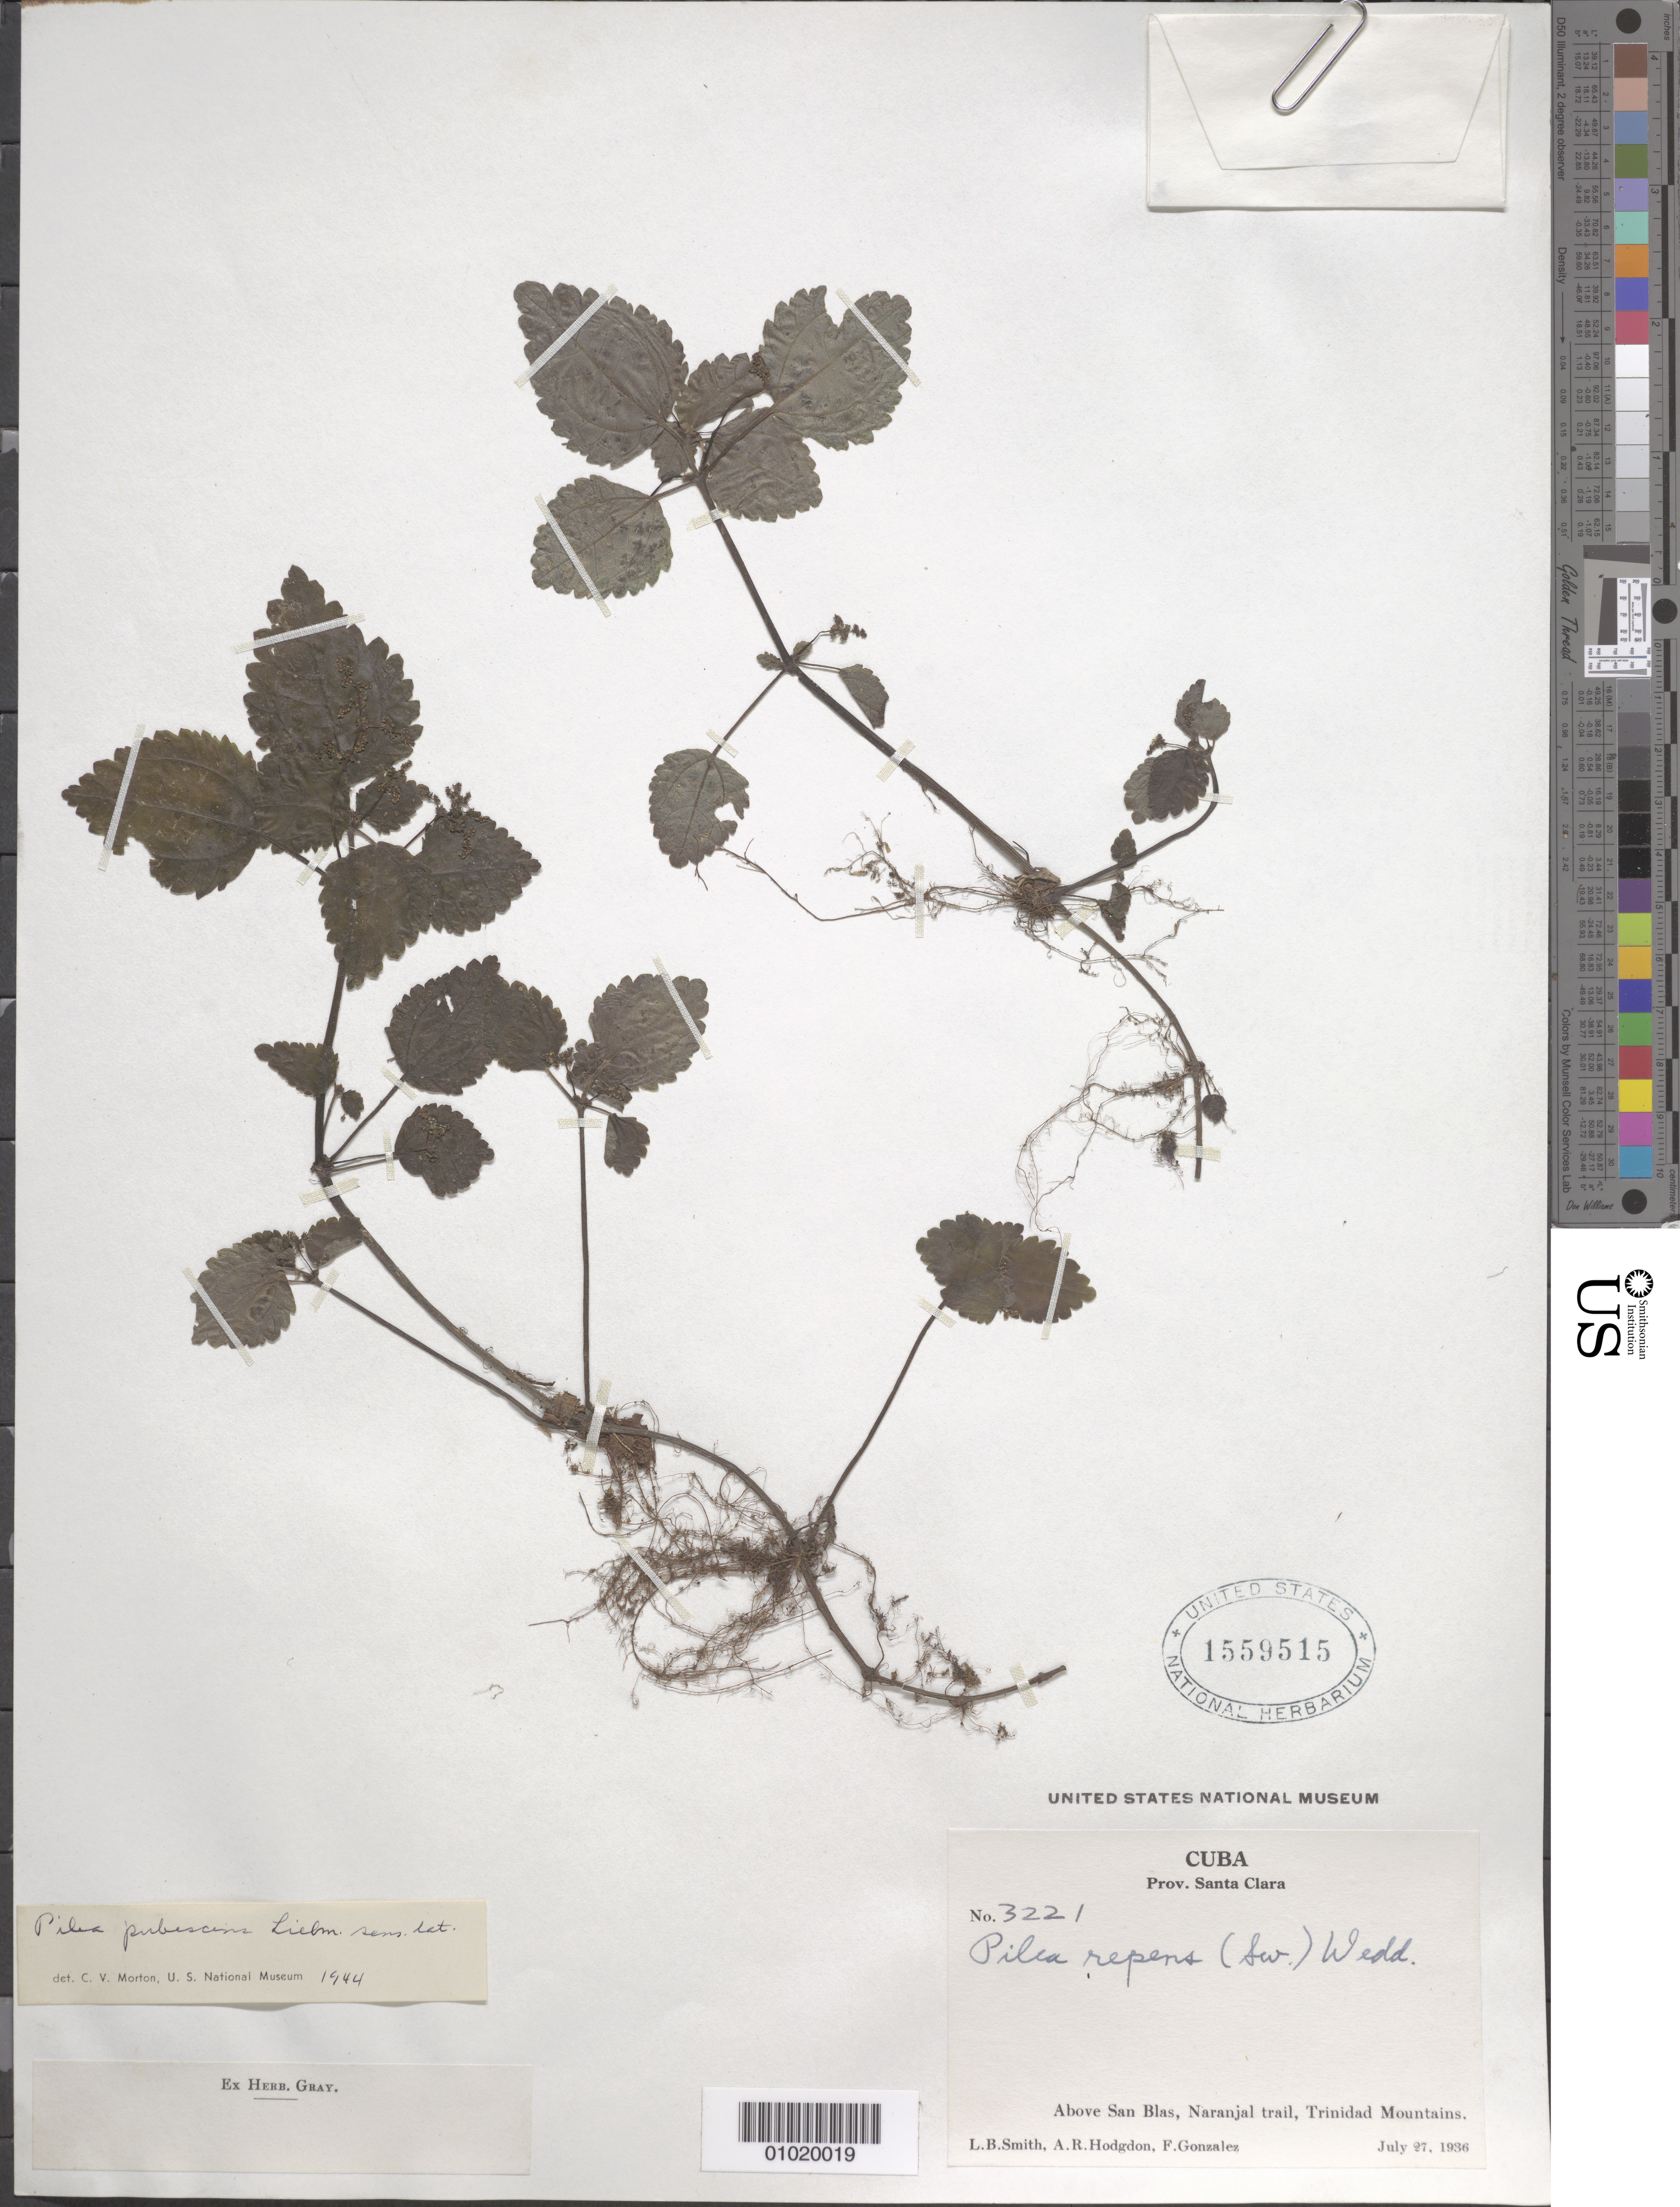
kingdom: Plantae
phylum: Tracheophyta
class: Magnoliopsida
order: Rosales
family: Urticaceae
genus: Pilea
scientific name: Pilea pubescens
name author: Liebm.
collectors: L. Smith, A. R. Hodgdon & F. Gonzalez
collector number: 3221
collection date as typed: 27 Jul 1936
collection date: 1936-07-27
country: Cuba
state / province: Villa Clara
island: Cuba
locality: Above San Blas, Naranjal trail, Trinidad Mountains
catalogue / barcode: US 1559515